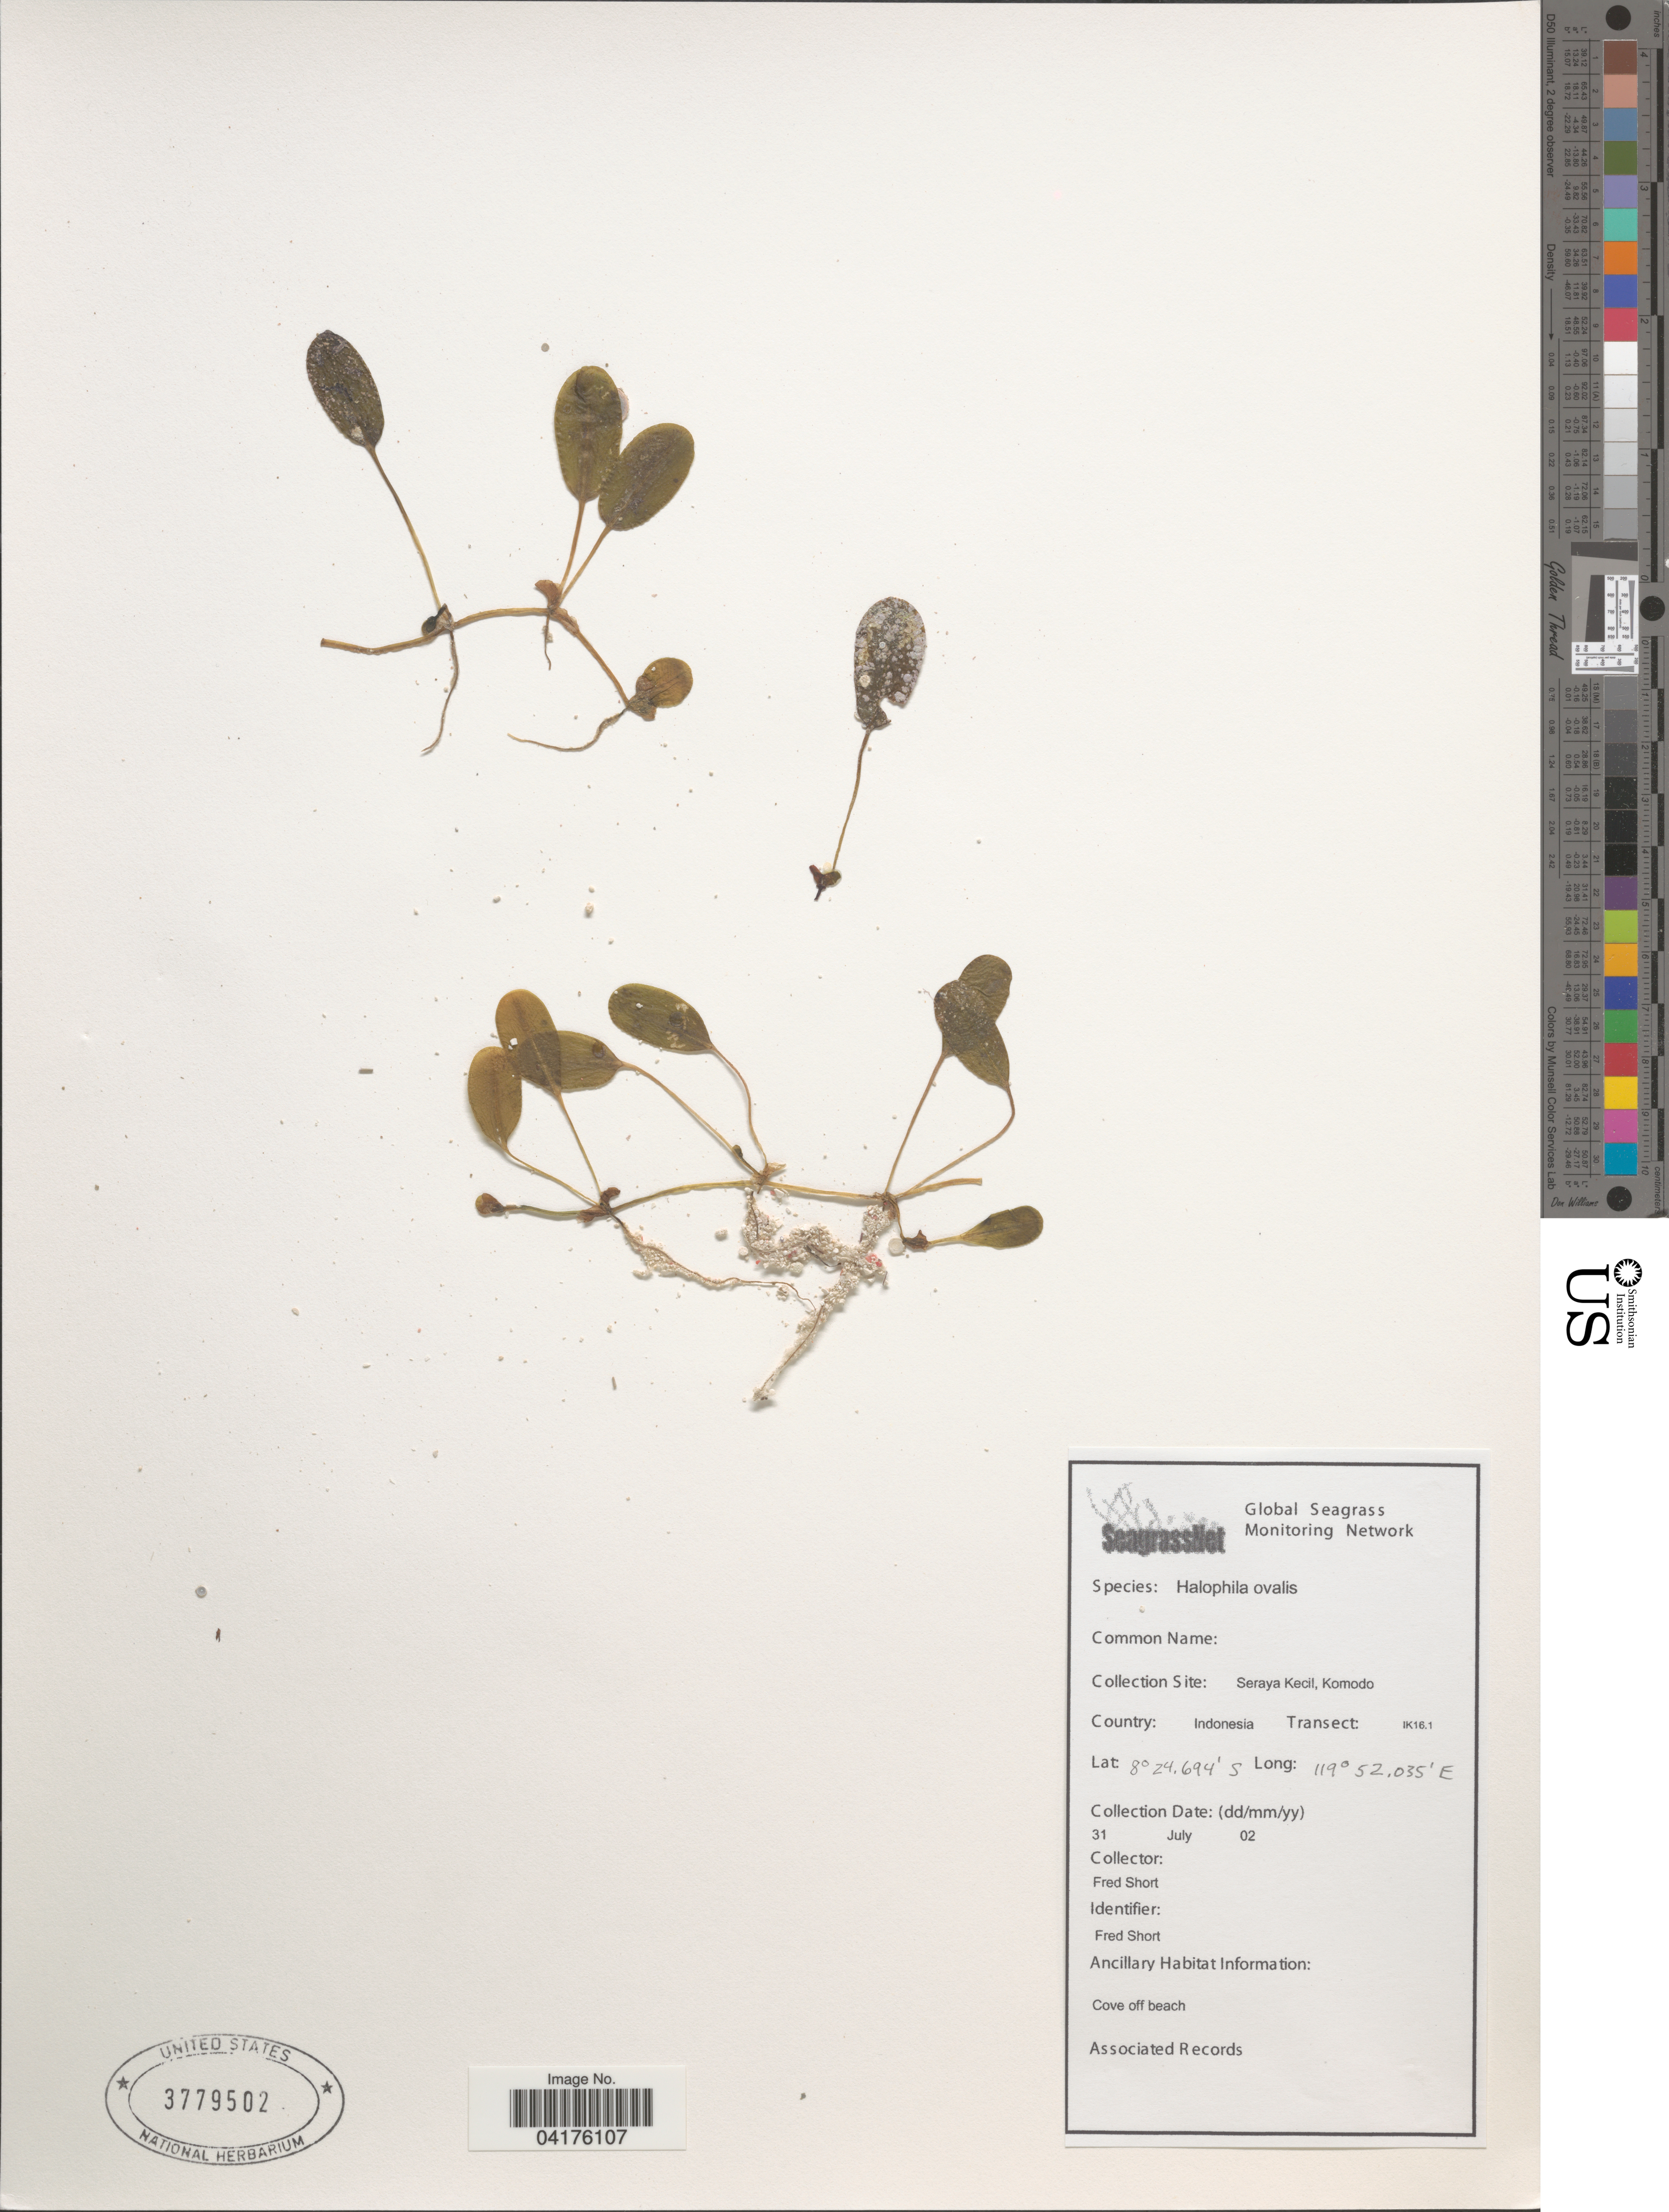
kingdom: Plantae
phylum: Tracheophyta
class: Liliopsida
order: Alismatales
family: Hydrocharitaceae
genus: Halophila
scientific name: Halophila ovalis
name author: (R. Br.) Hook. f.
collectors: F. Short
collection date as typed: Transcribed d/m/y: 31/7/2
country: Indonesia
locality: Seraya Kecil, Komodo. Transect: IK16.1.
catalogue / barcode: US 3779502